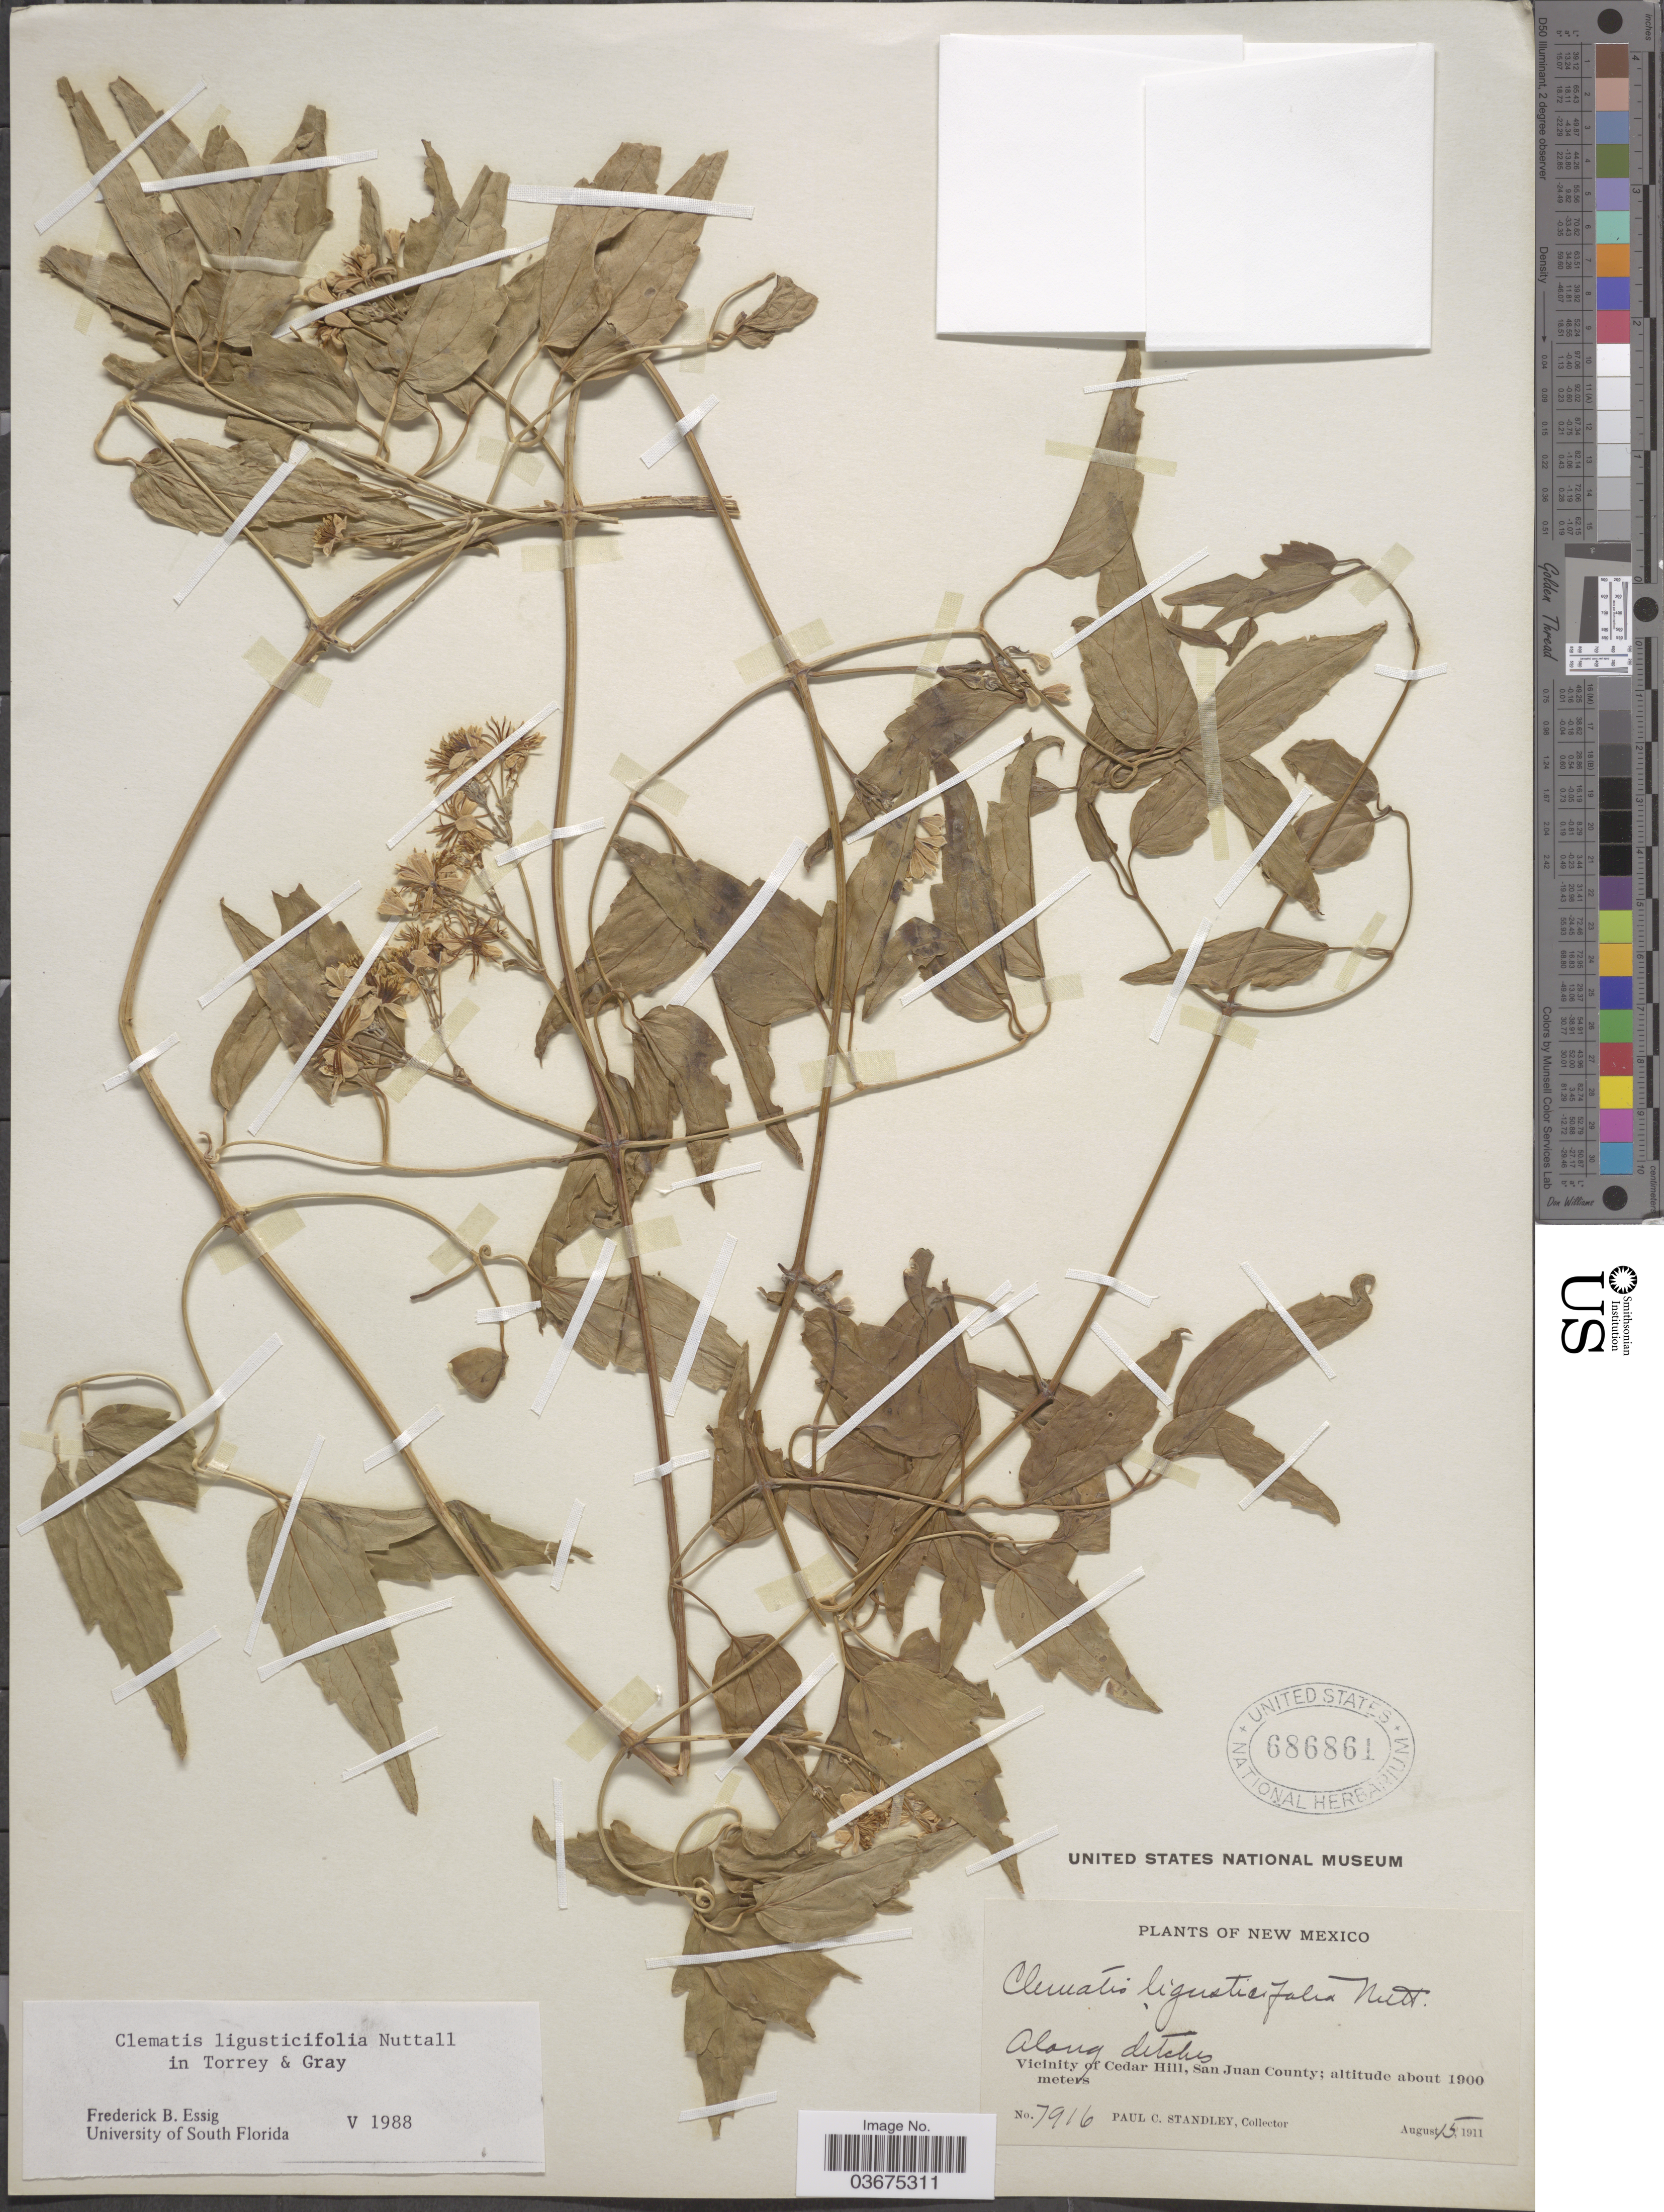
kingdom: Plantae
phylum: Tracheophyta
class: Magnoliopsida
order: Ranunculales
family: Ranunculaceae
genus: Clematis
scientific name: Clematis ligusticifolia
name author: Nutt.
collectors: P. C. Standley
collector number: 7916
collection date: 1911-08-15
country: United States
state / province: New Mexico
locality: Along ditches. Vicinity of Cedar Hill, San Juan County.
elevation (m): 1900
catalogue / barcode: US 686861